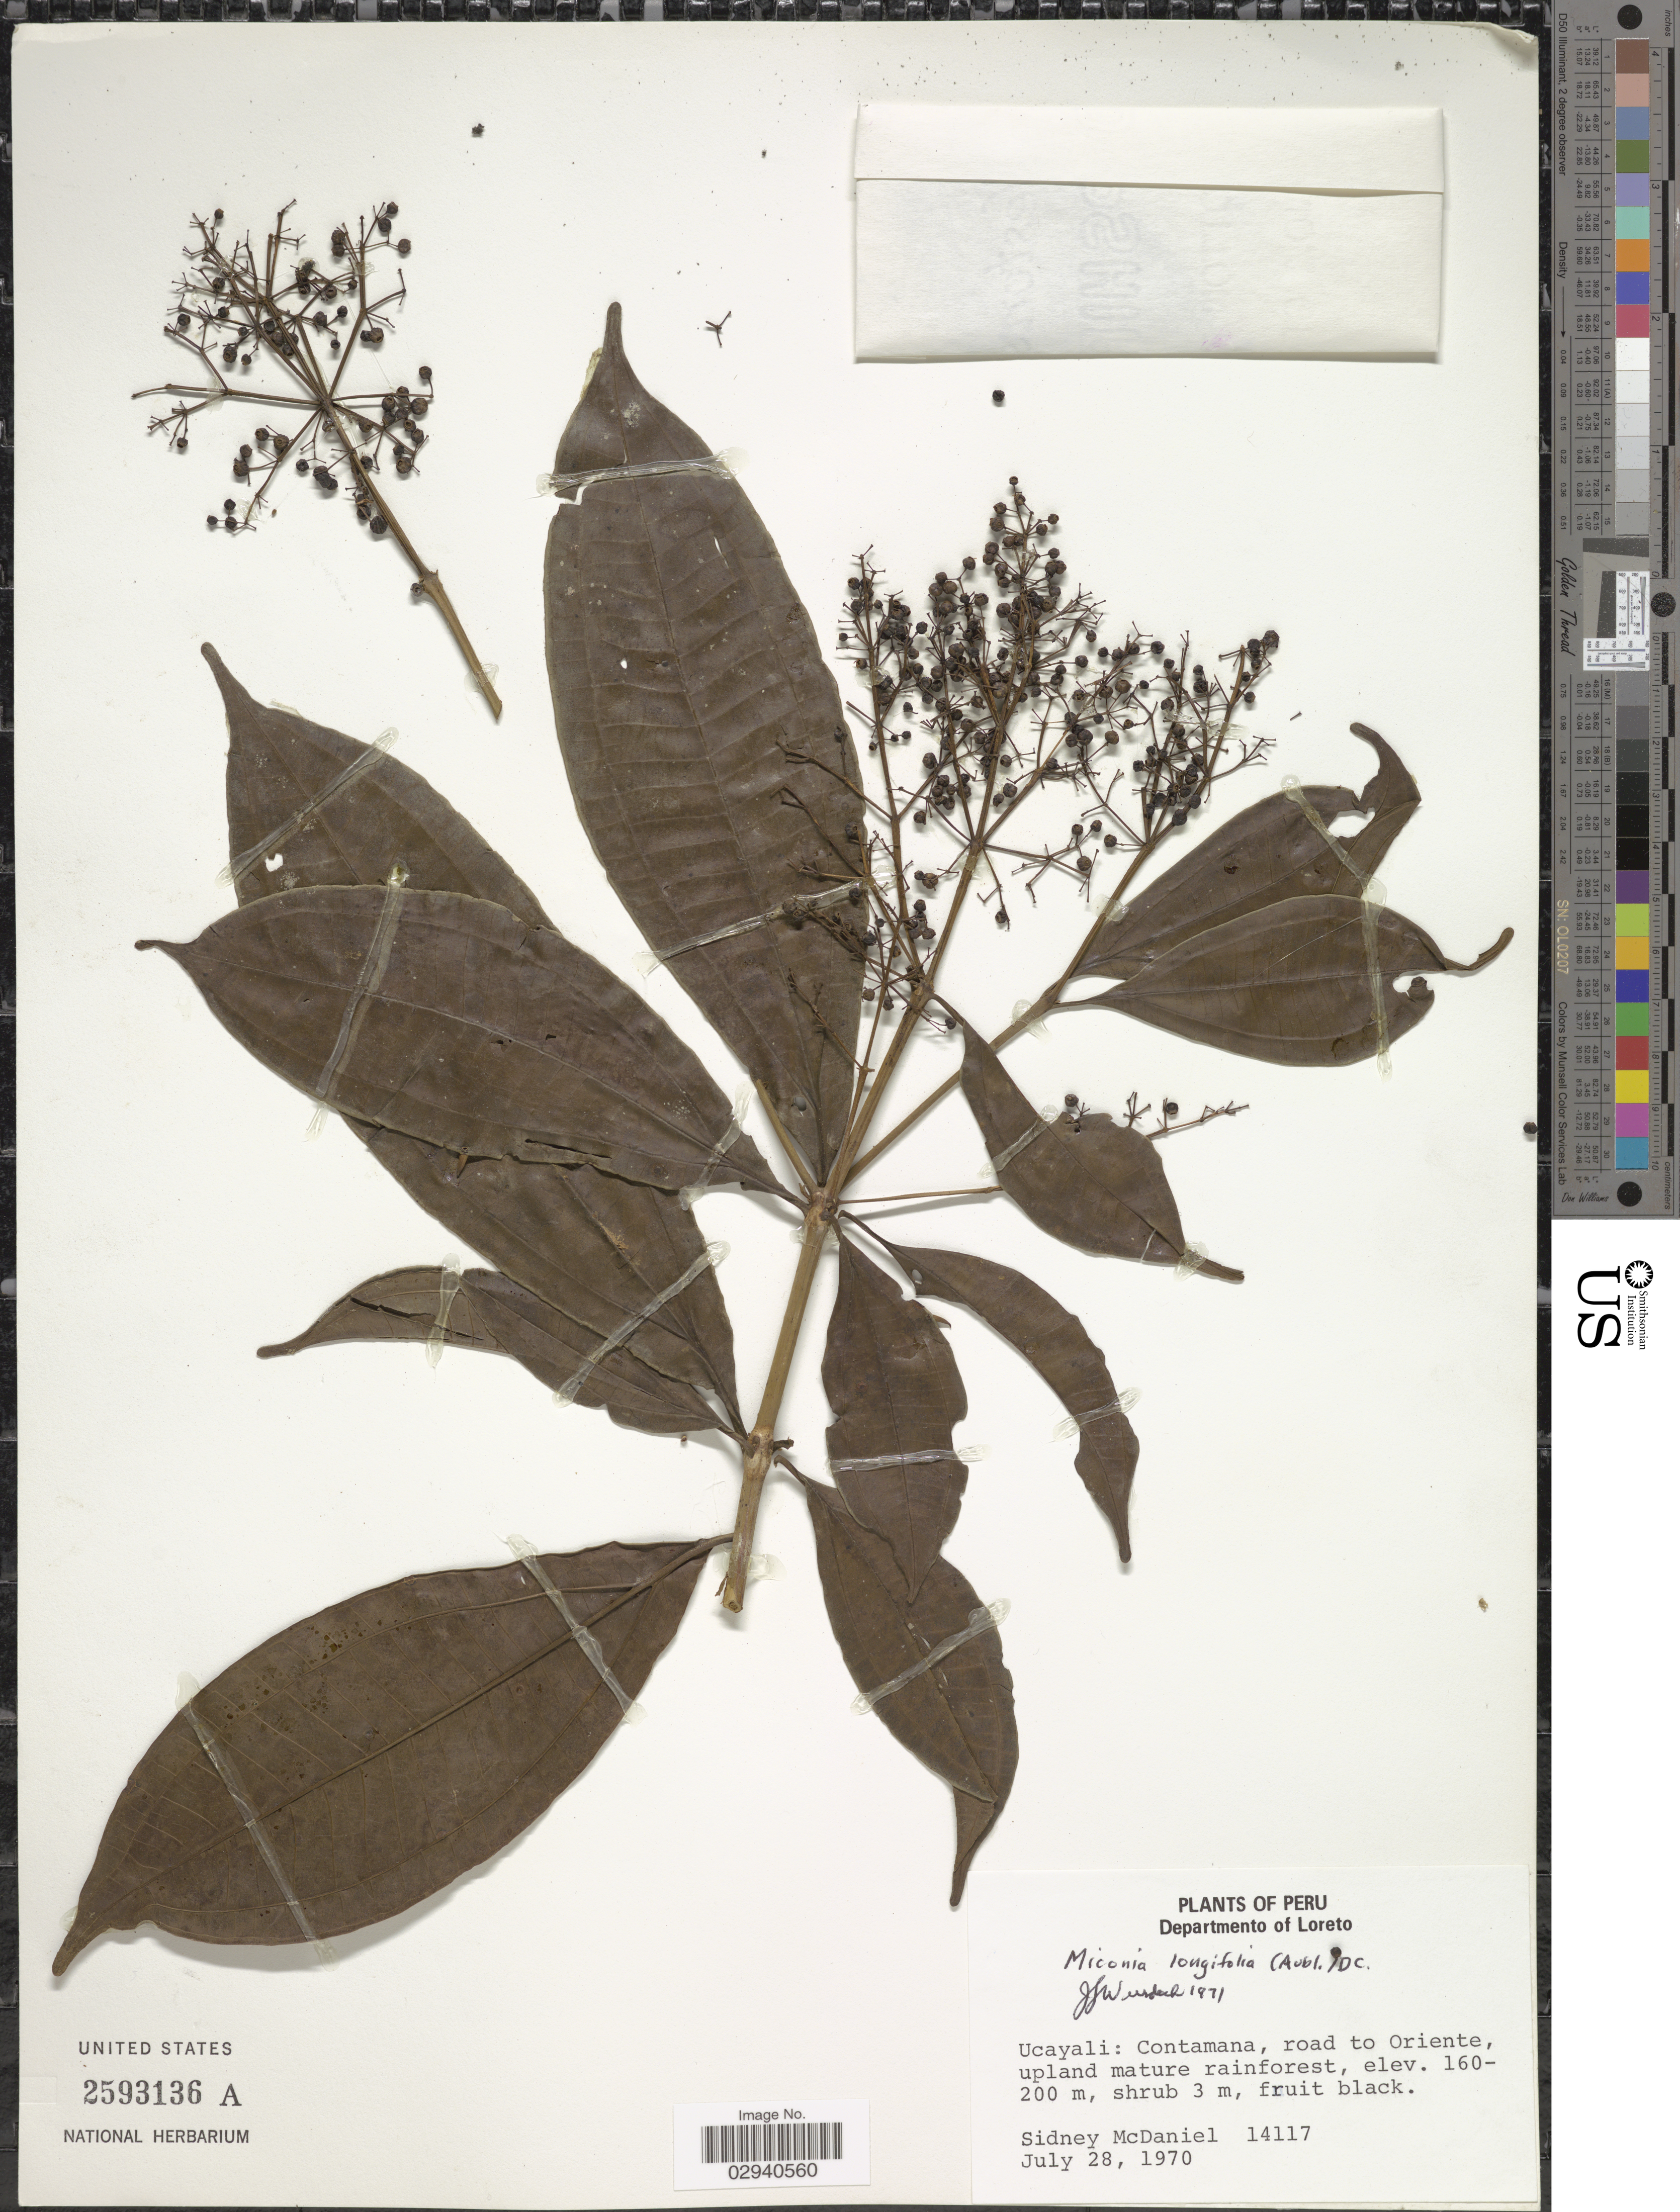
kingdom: Plantae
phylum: Tracheophyta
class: Magnoliopsida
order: Myrtales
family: Melastomataceae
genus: Miconia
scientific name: Miconia longifolia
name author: (Aubl.) DC.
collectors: S. McDaniel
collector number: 14117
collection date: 1970-07-28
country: Peru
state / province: Ucayali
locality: Ucayali: Contamana, road to Oriente.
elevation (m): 160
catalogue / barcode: US 2593136A